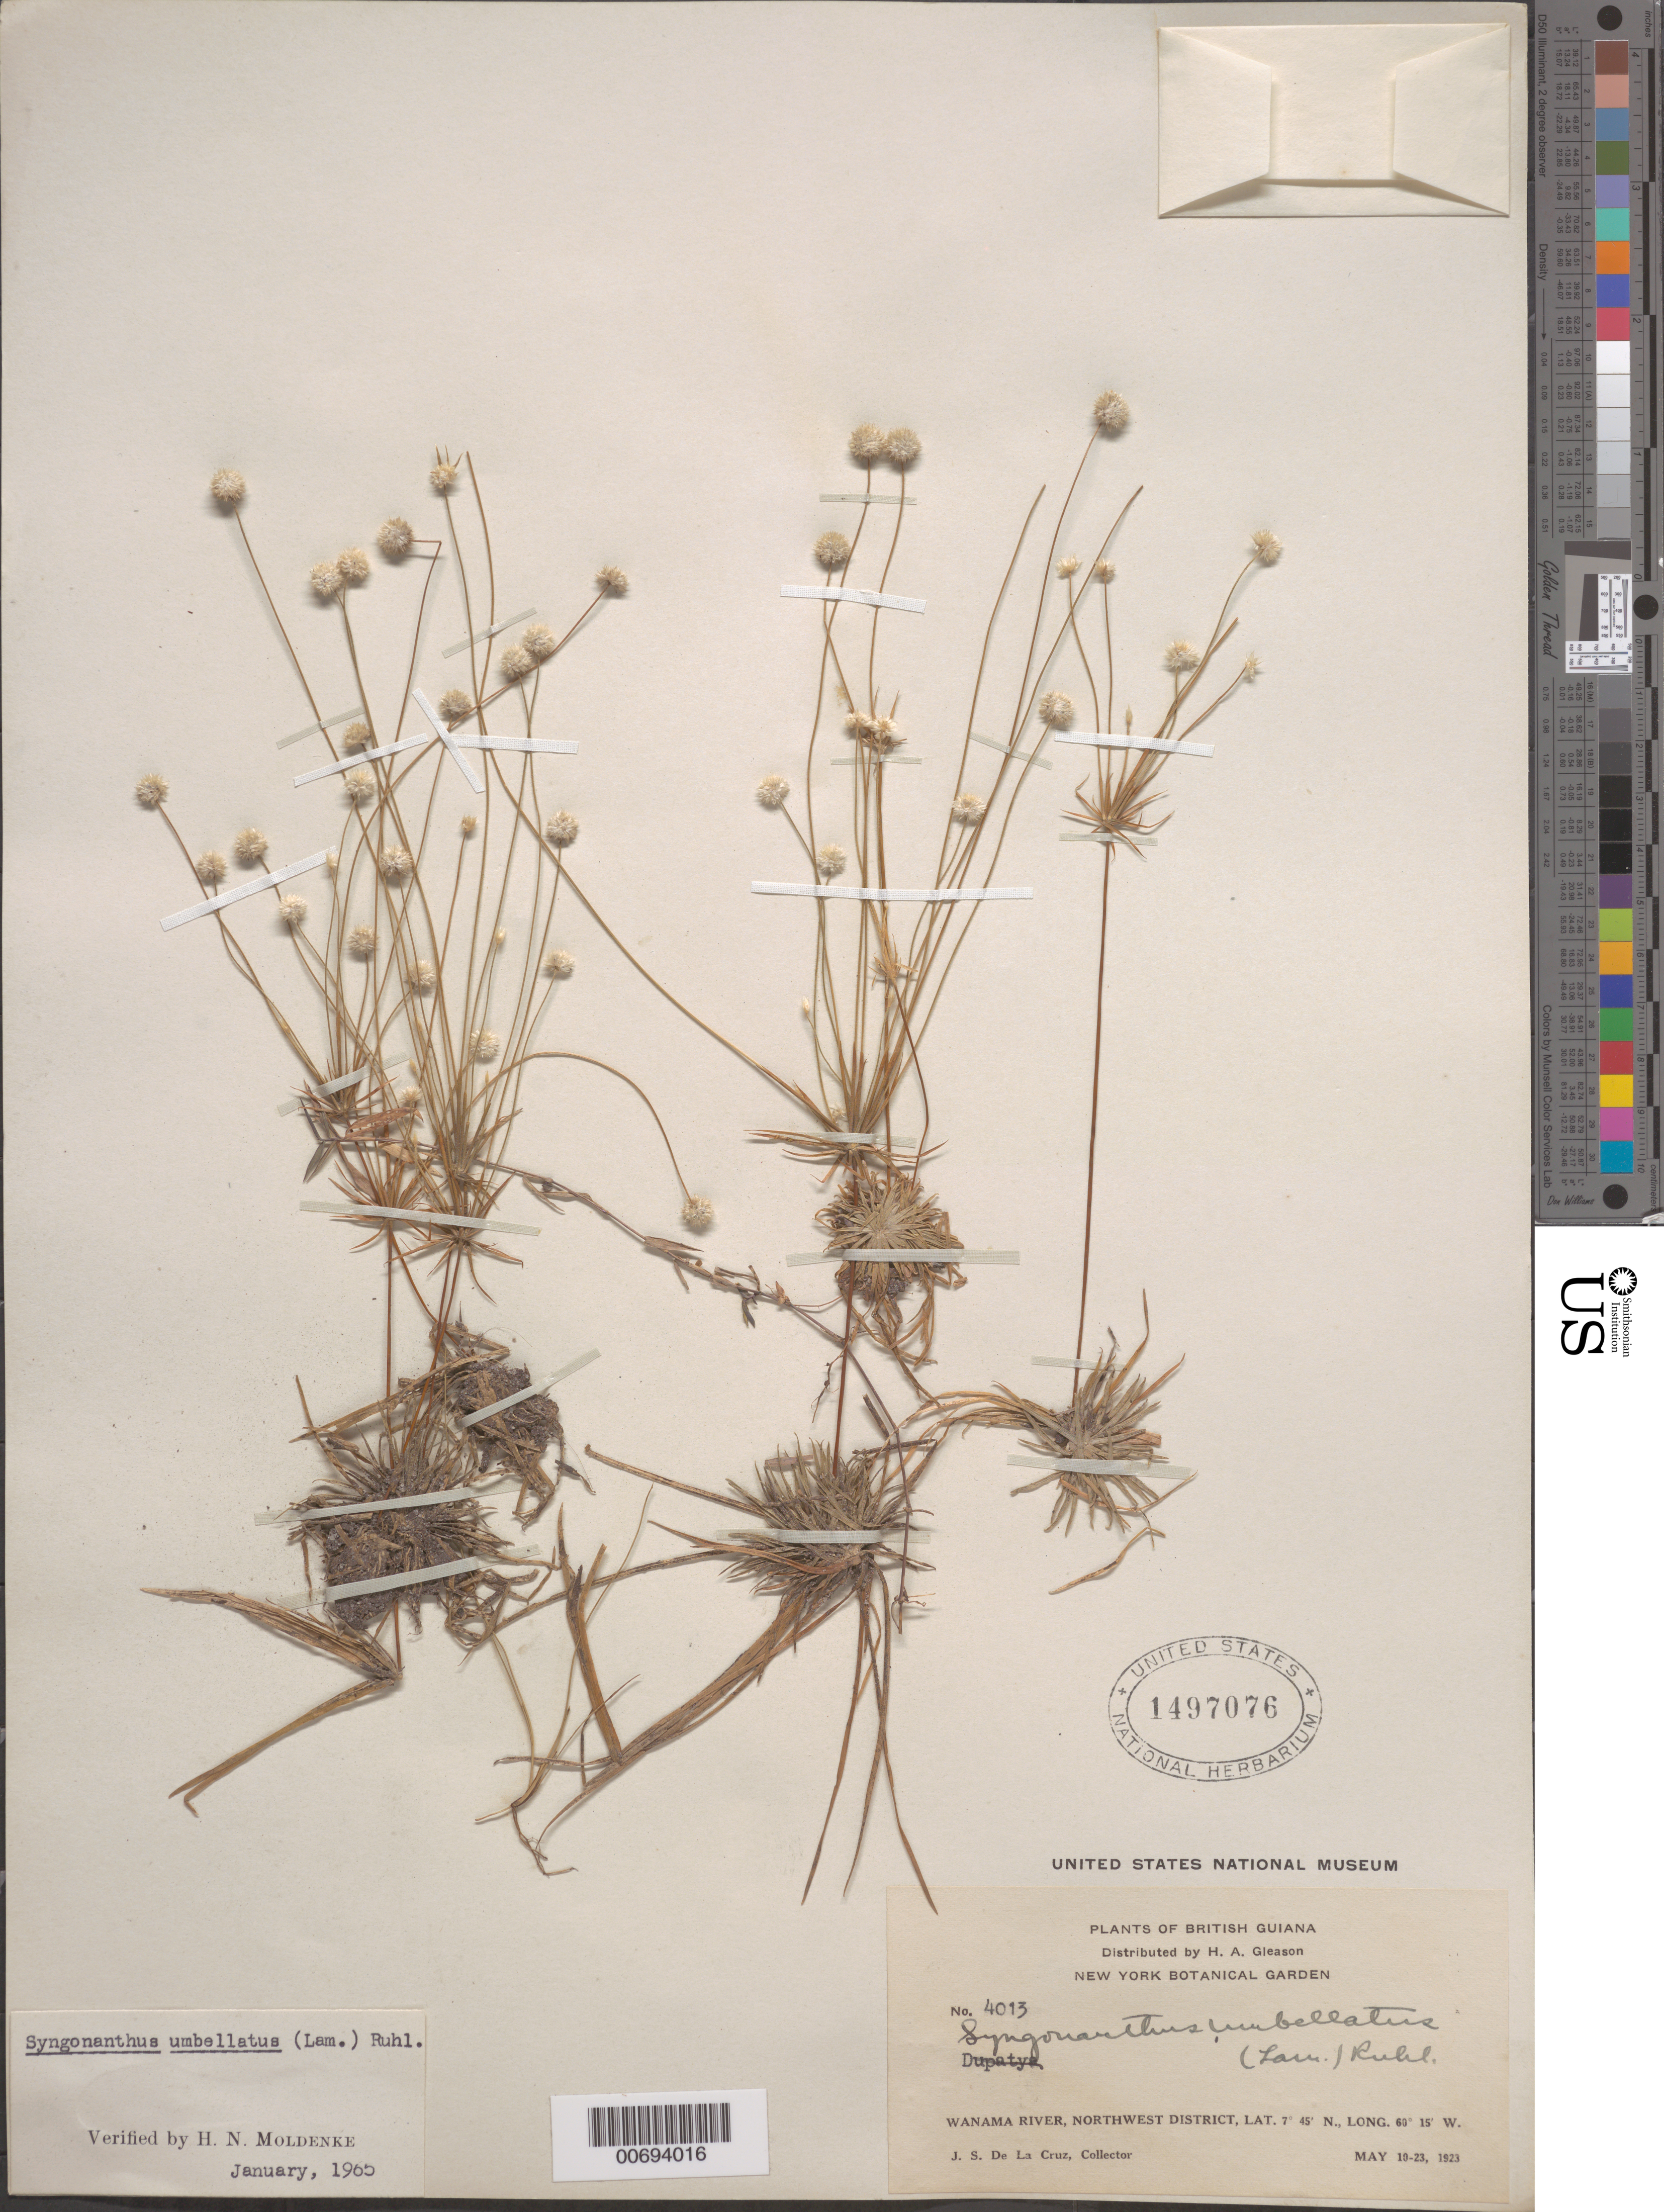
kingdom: Plantae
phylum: Tracheophyta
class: Liliopsida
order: Poales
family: Eriocaulaceae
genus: Syngonanthus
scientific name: Syngonanthus umbellatus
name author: (Lam.) Ruhland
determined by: Moldenke, H. N.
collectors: J. S. de la Cruz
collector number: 4013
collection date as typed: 10-May-23 to 23-May-23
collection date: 1923-05-10/1923-05-23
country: Guyana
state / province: Barima-Waini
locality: Wanama R., NW District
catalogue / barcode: US 1497076